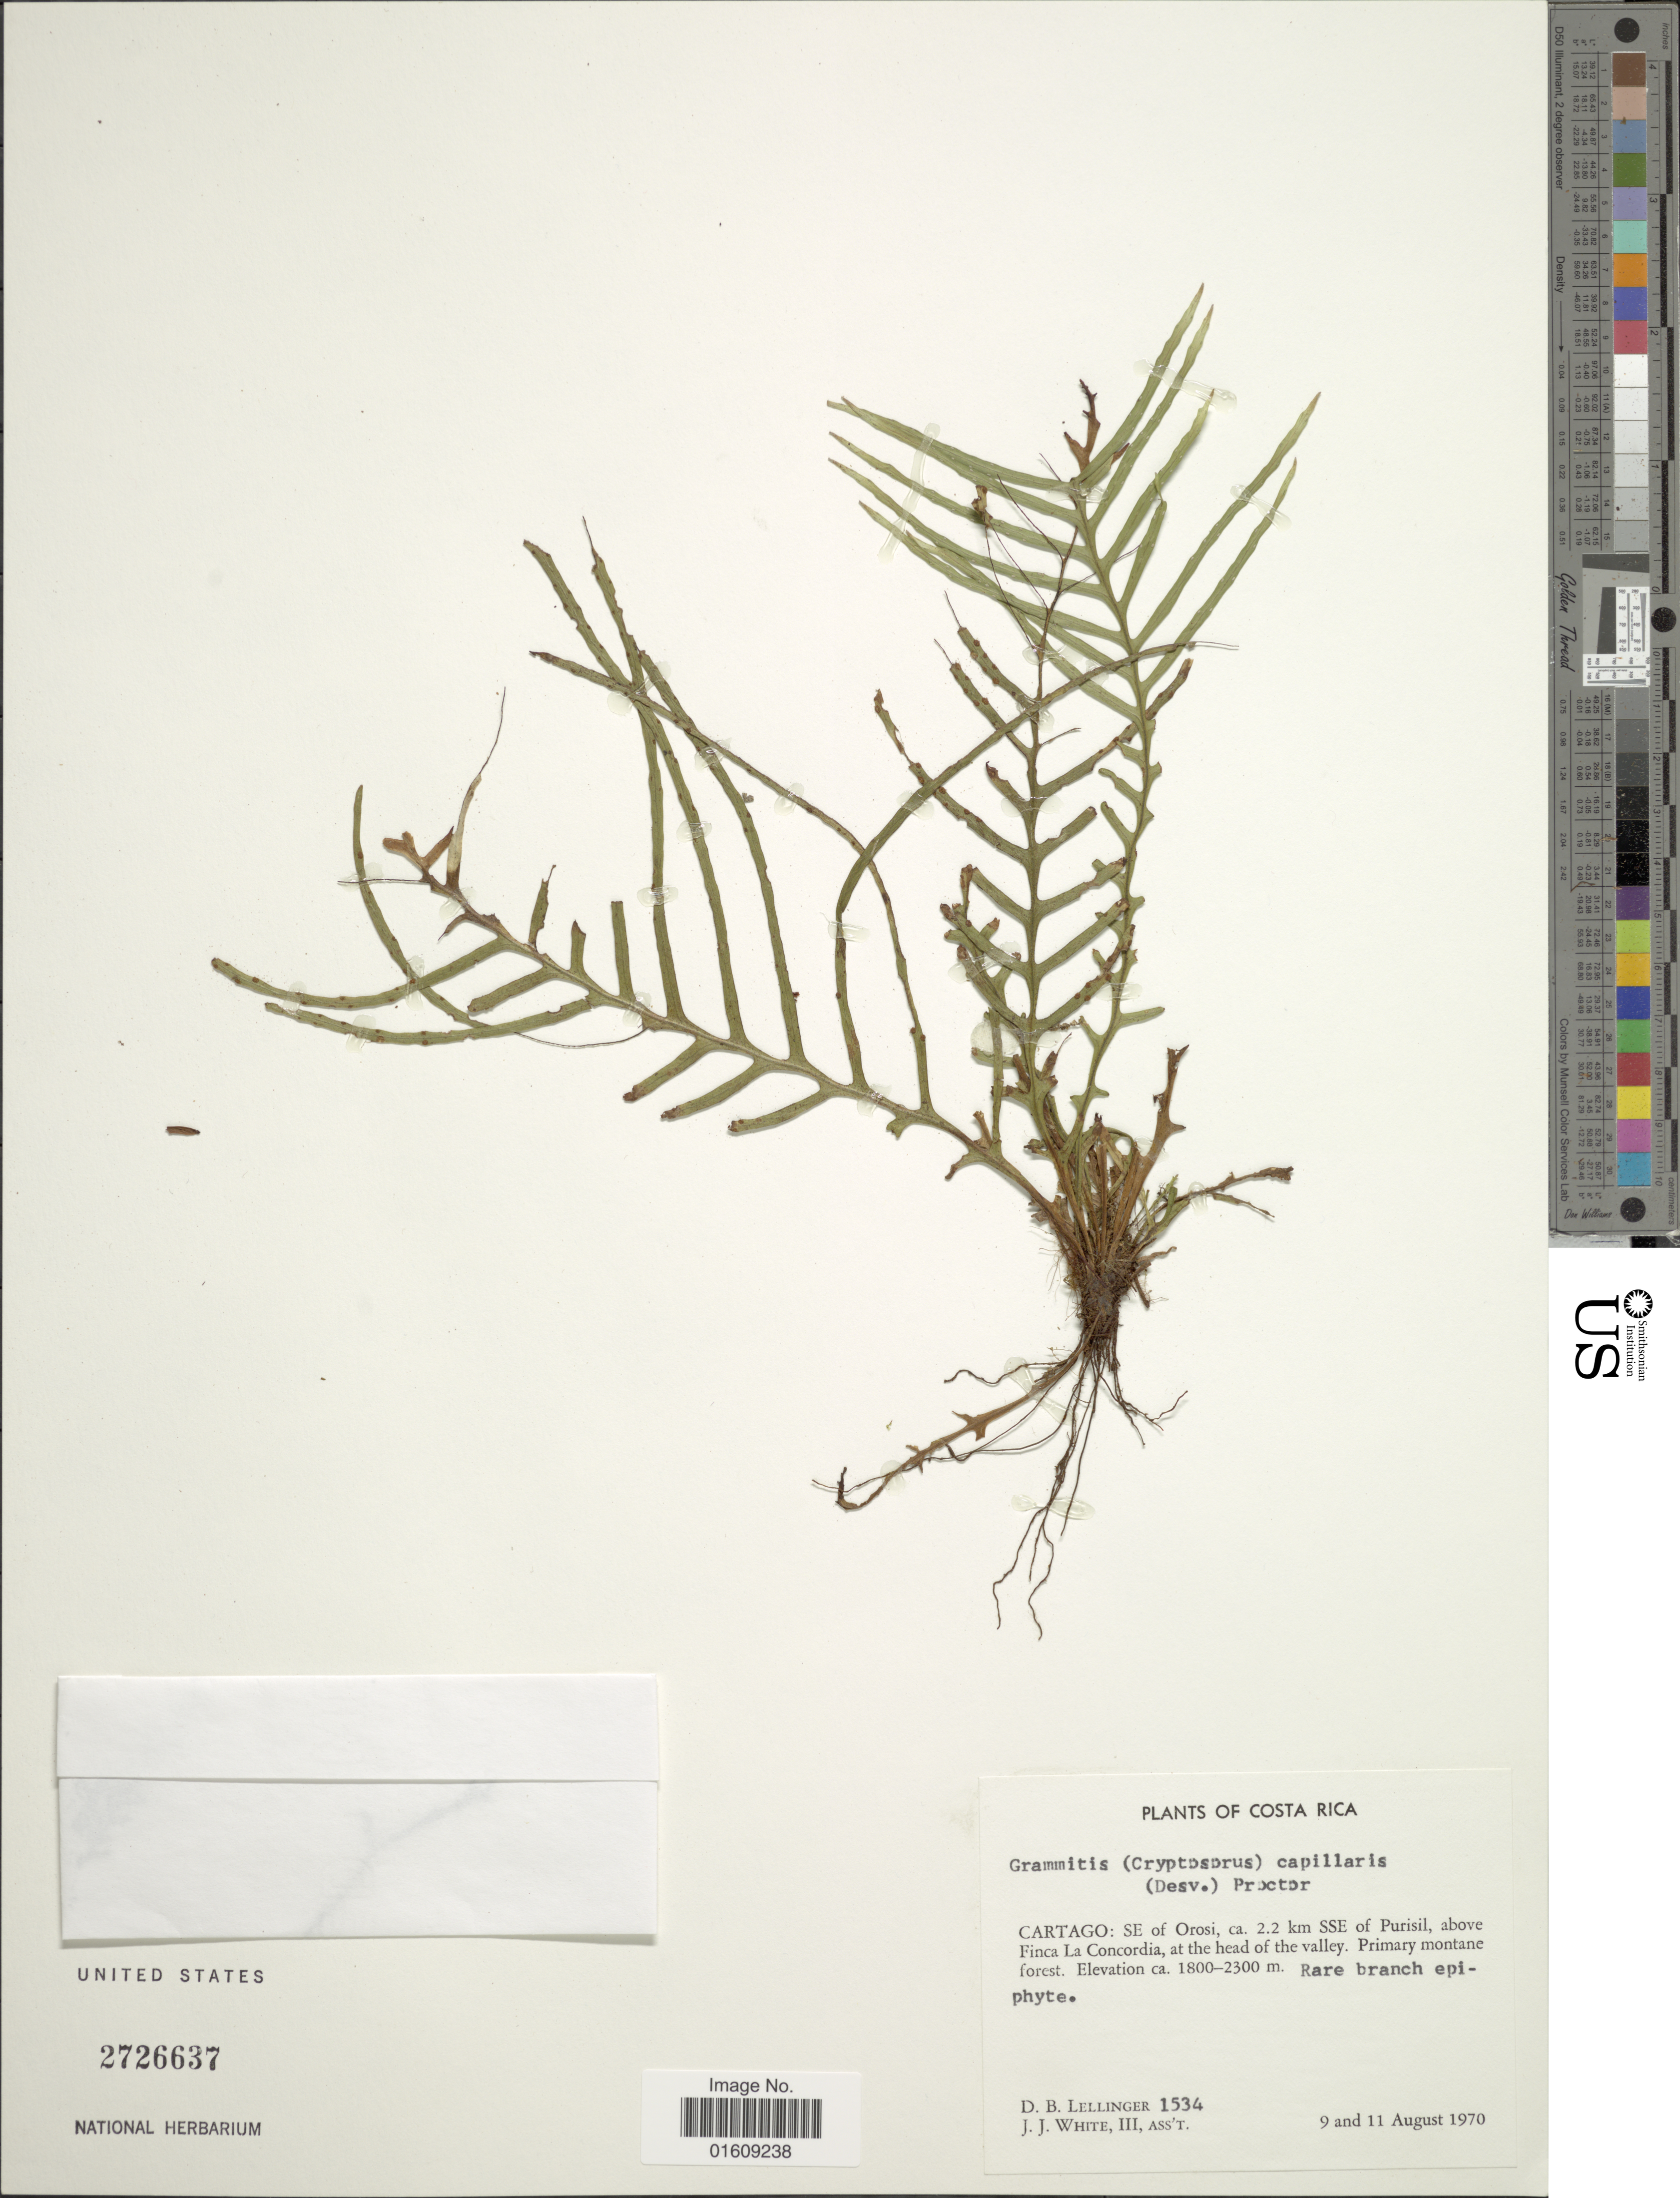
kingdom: Plantae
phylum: Tracheophyta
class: Polypodiopsida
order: Polypodiales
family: Polypodiaceae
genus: Ceradenia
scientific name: Ceradenia fucoides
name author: (Christ) L.E. Bishop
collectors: D. B. Lellinger & J. J. White III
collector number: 1534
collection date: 1970-08-09/1970-08-11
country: Costa Rica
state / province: Cartago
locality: Costa Rica, Cartago: SE of Orosi, ca. 2.2 km SSE of Purisil, above Finca La Concordia, at the head of the valley.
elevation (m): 1800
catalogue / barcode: US 2726637